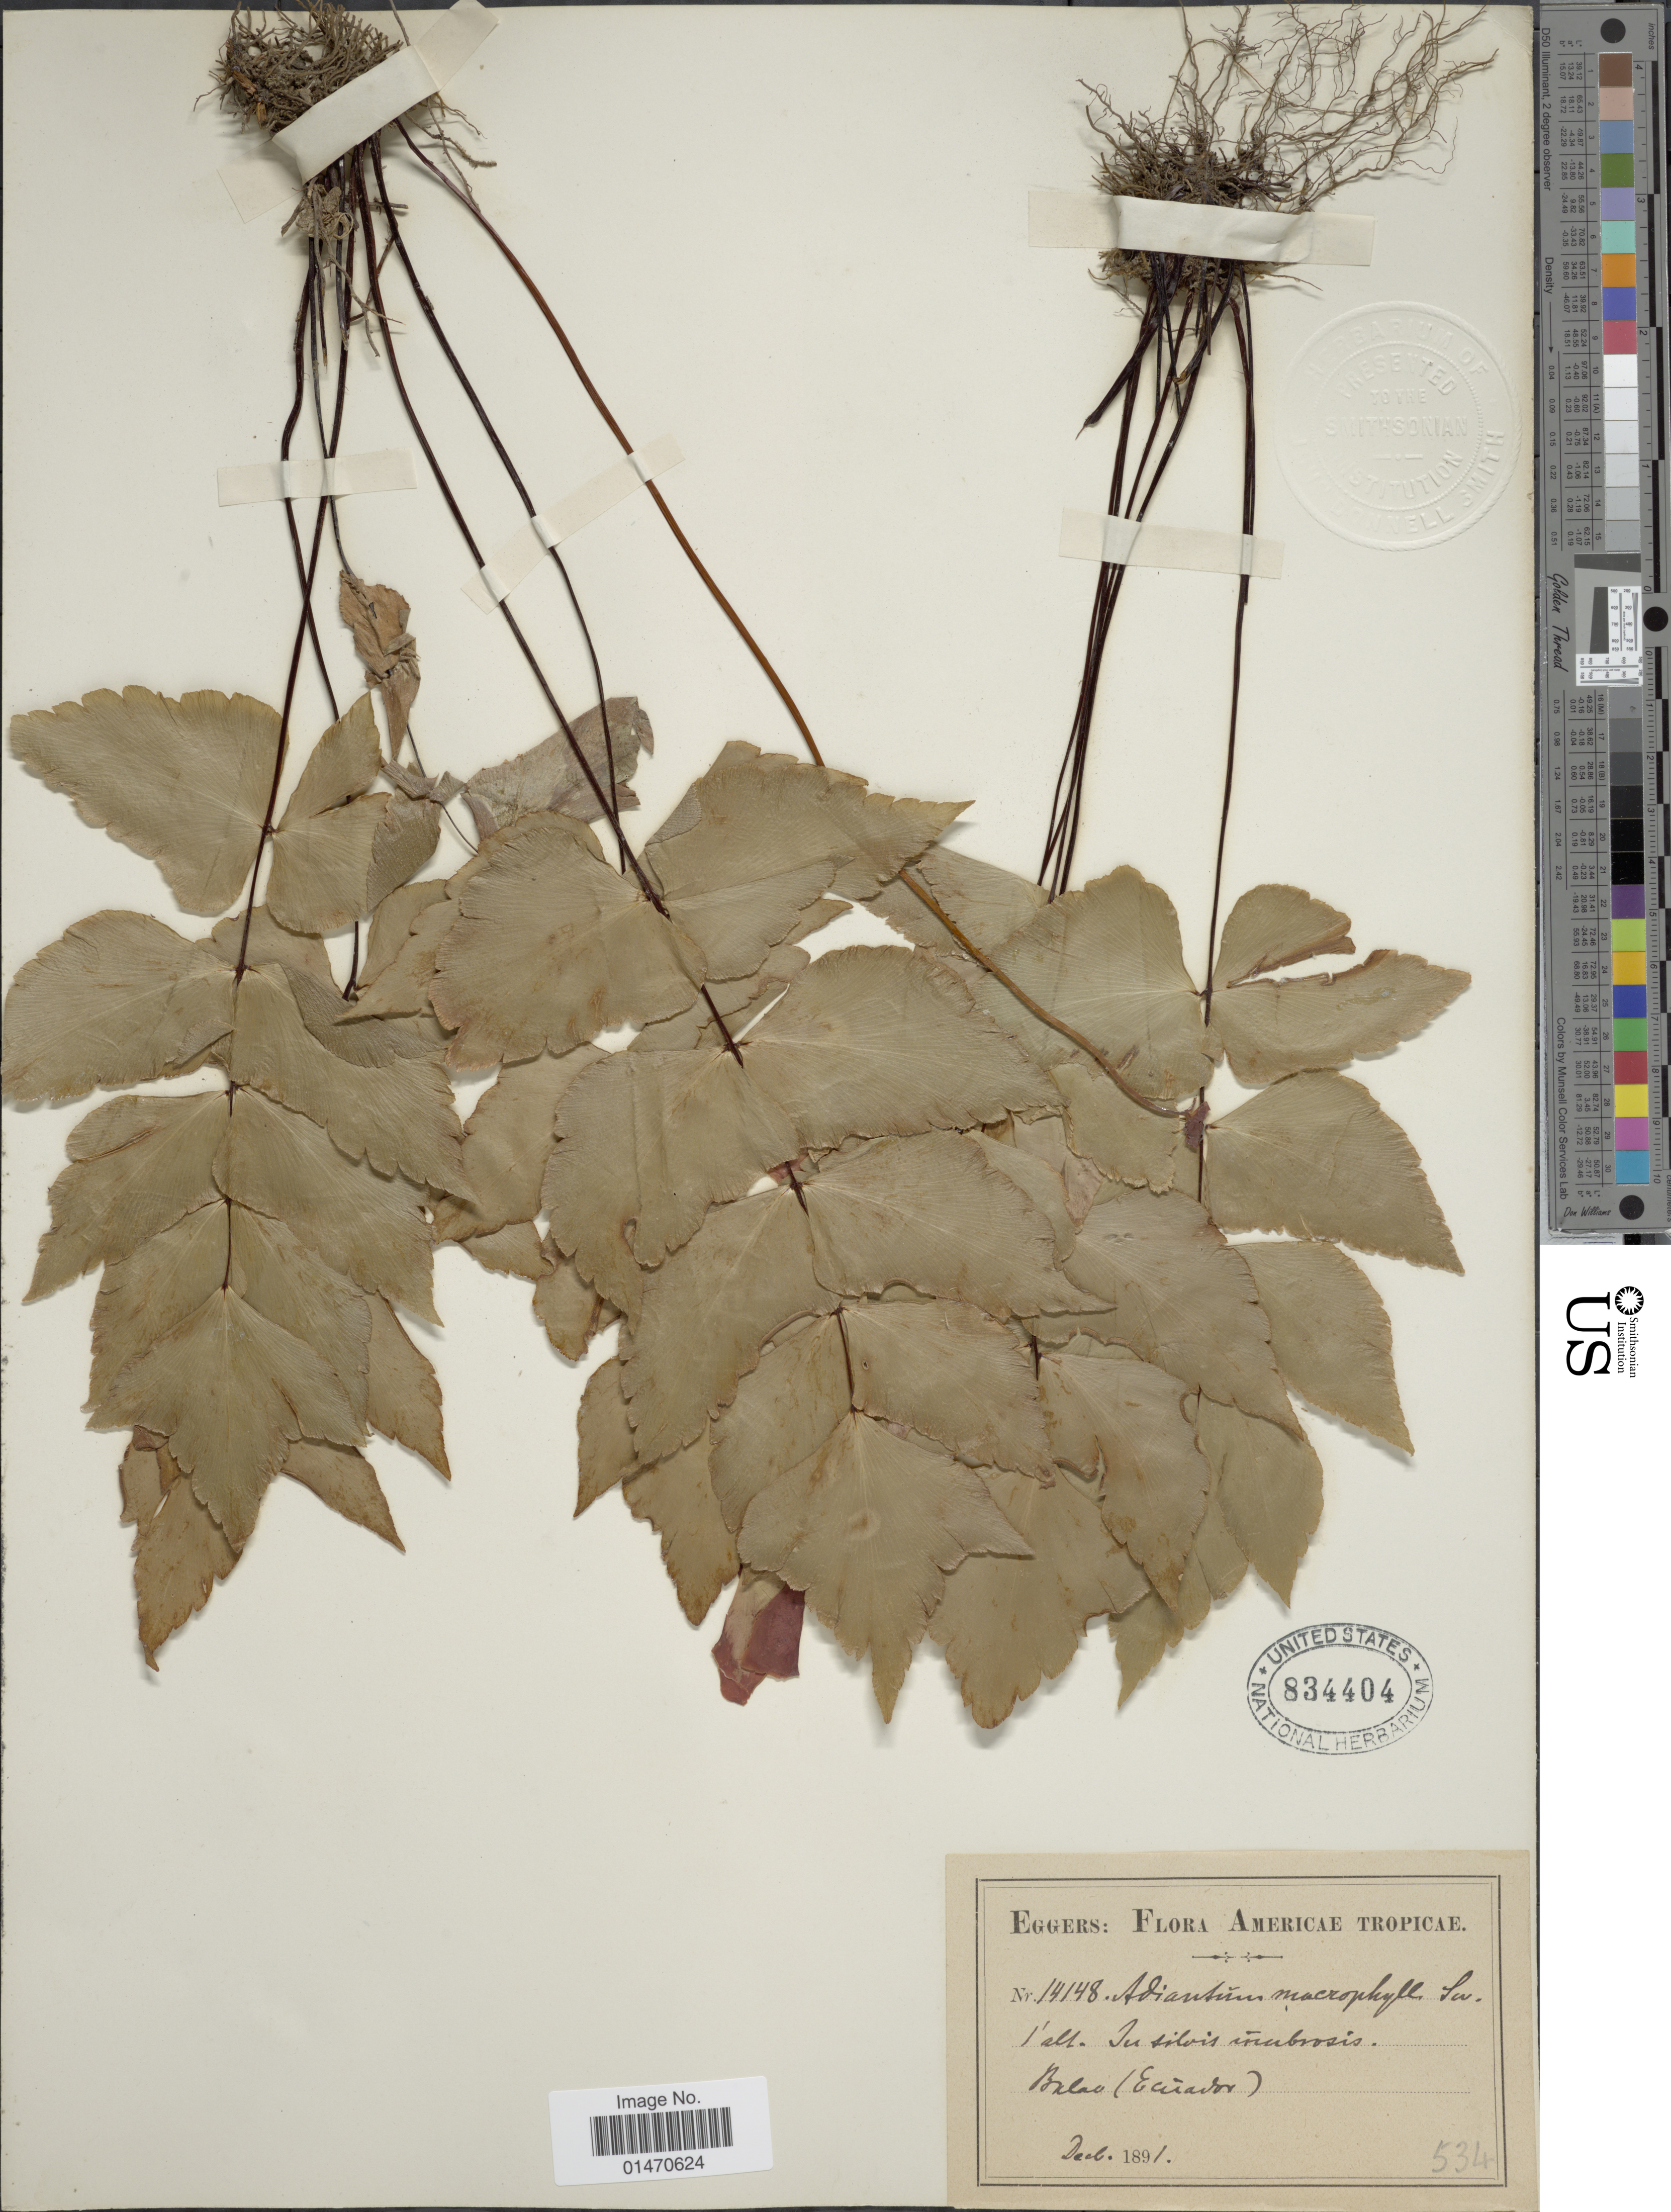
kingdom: Plantae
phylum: Tracheophyta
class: Polypodiopsida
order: Polypodiales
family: Pteridaceae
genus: Adiantum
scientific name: Adiantum macrophyllum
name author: Sw.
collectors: -. Eggers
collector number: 14148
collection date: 1891-12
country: Ecuador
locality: In silvis umbrosis, Balao (Ecuador).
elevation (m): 0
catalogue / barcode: US 834404